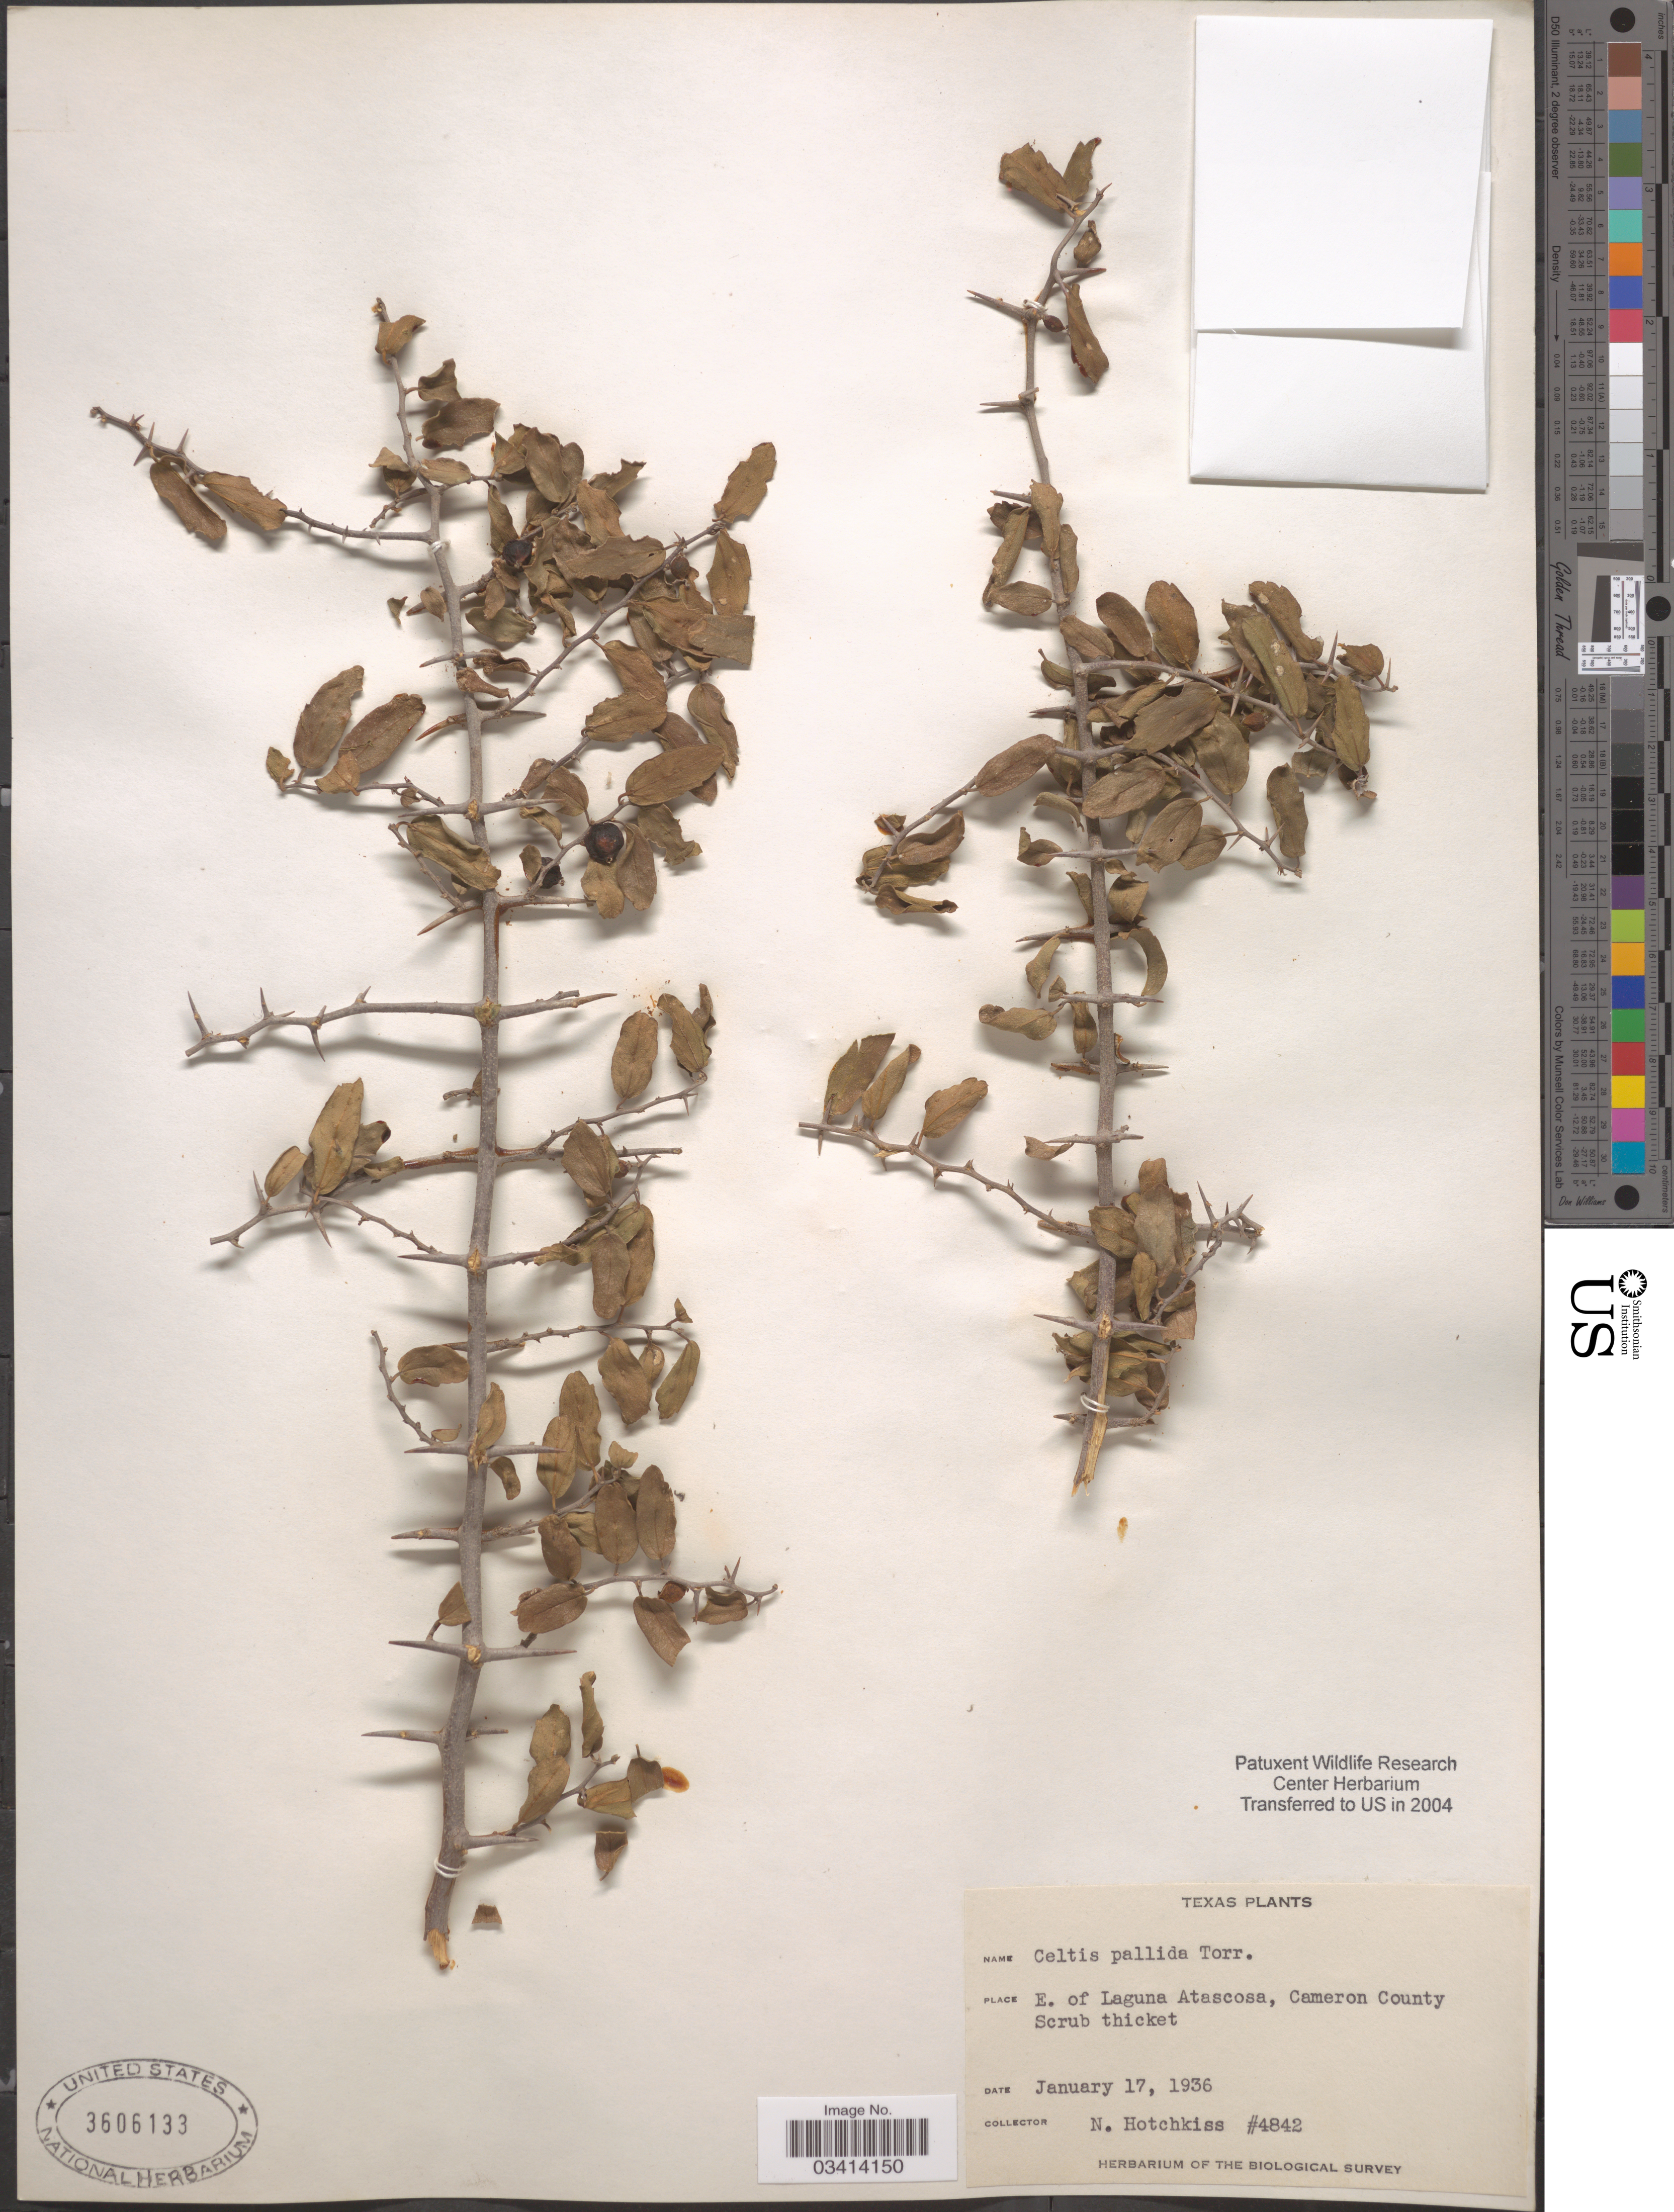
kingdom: Plantae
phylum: Tracheophyta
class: Magnoliopsida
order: Rosales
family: Cannabaceae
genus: Celtis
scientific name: Celtis pallida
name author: Torr. in Emory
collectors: N. Hotchkiss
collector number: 4842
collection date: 1936-01-17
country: United States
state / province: Texas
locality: E. of Laguna Atascosa, Cameron County.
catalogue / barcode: US 3606133